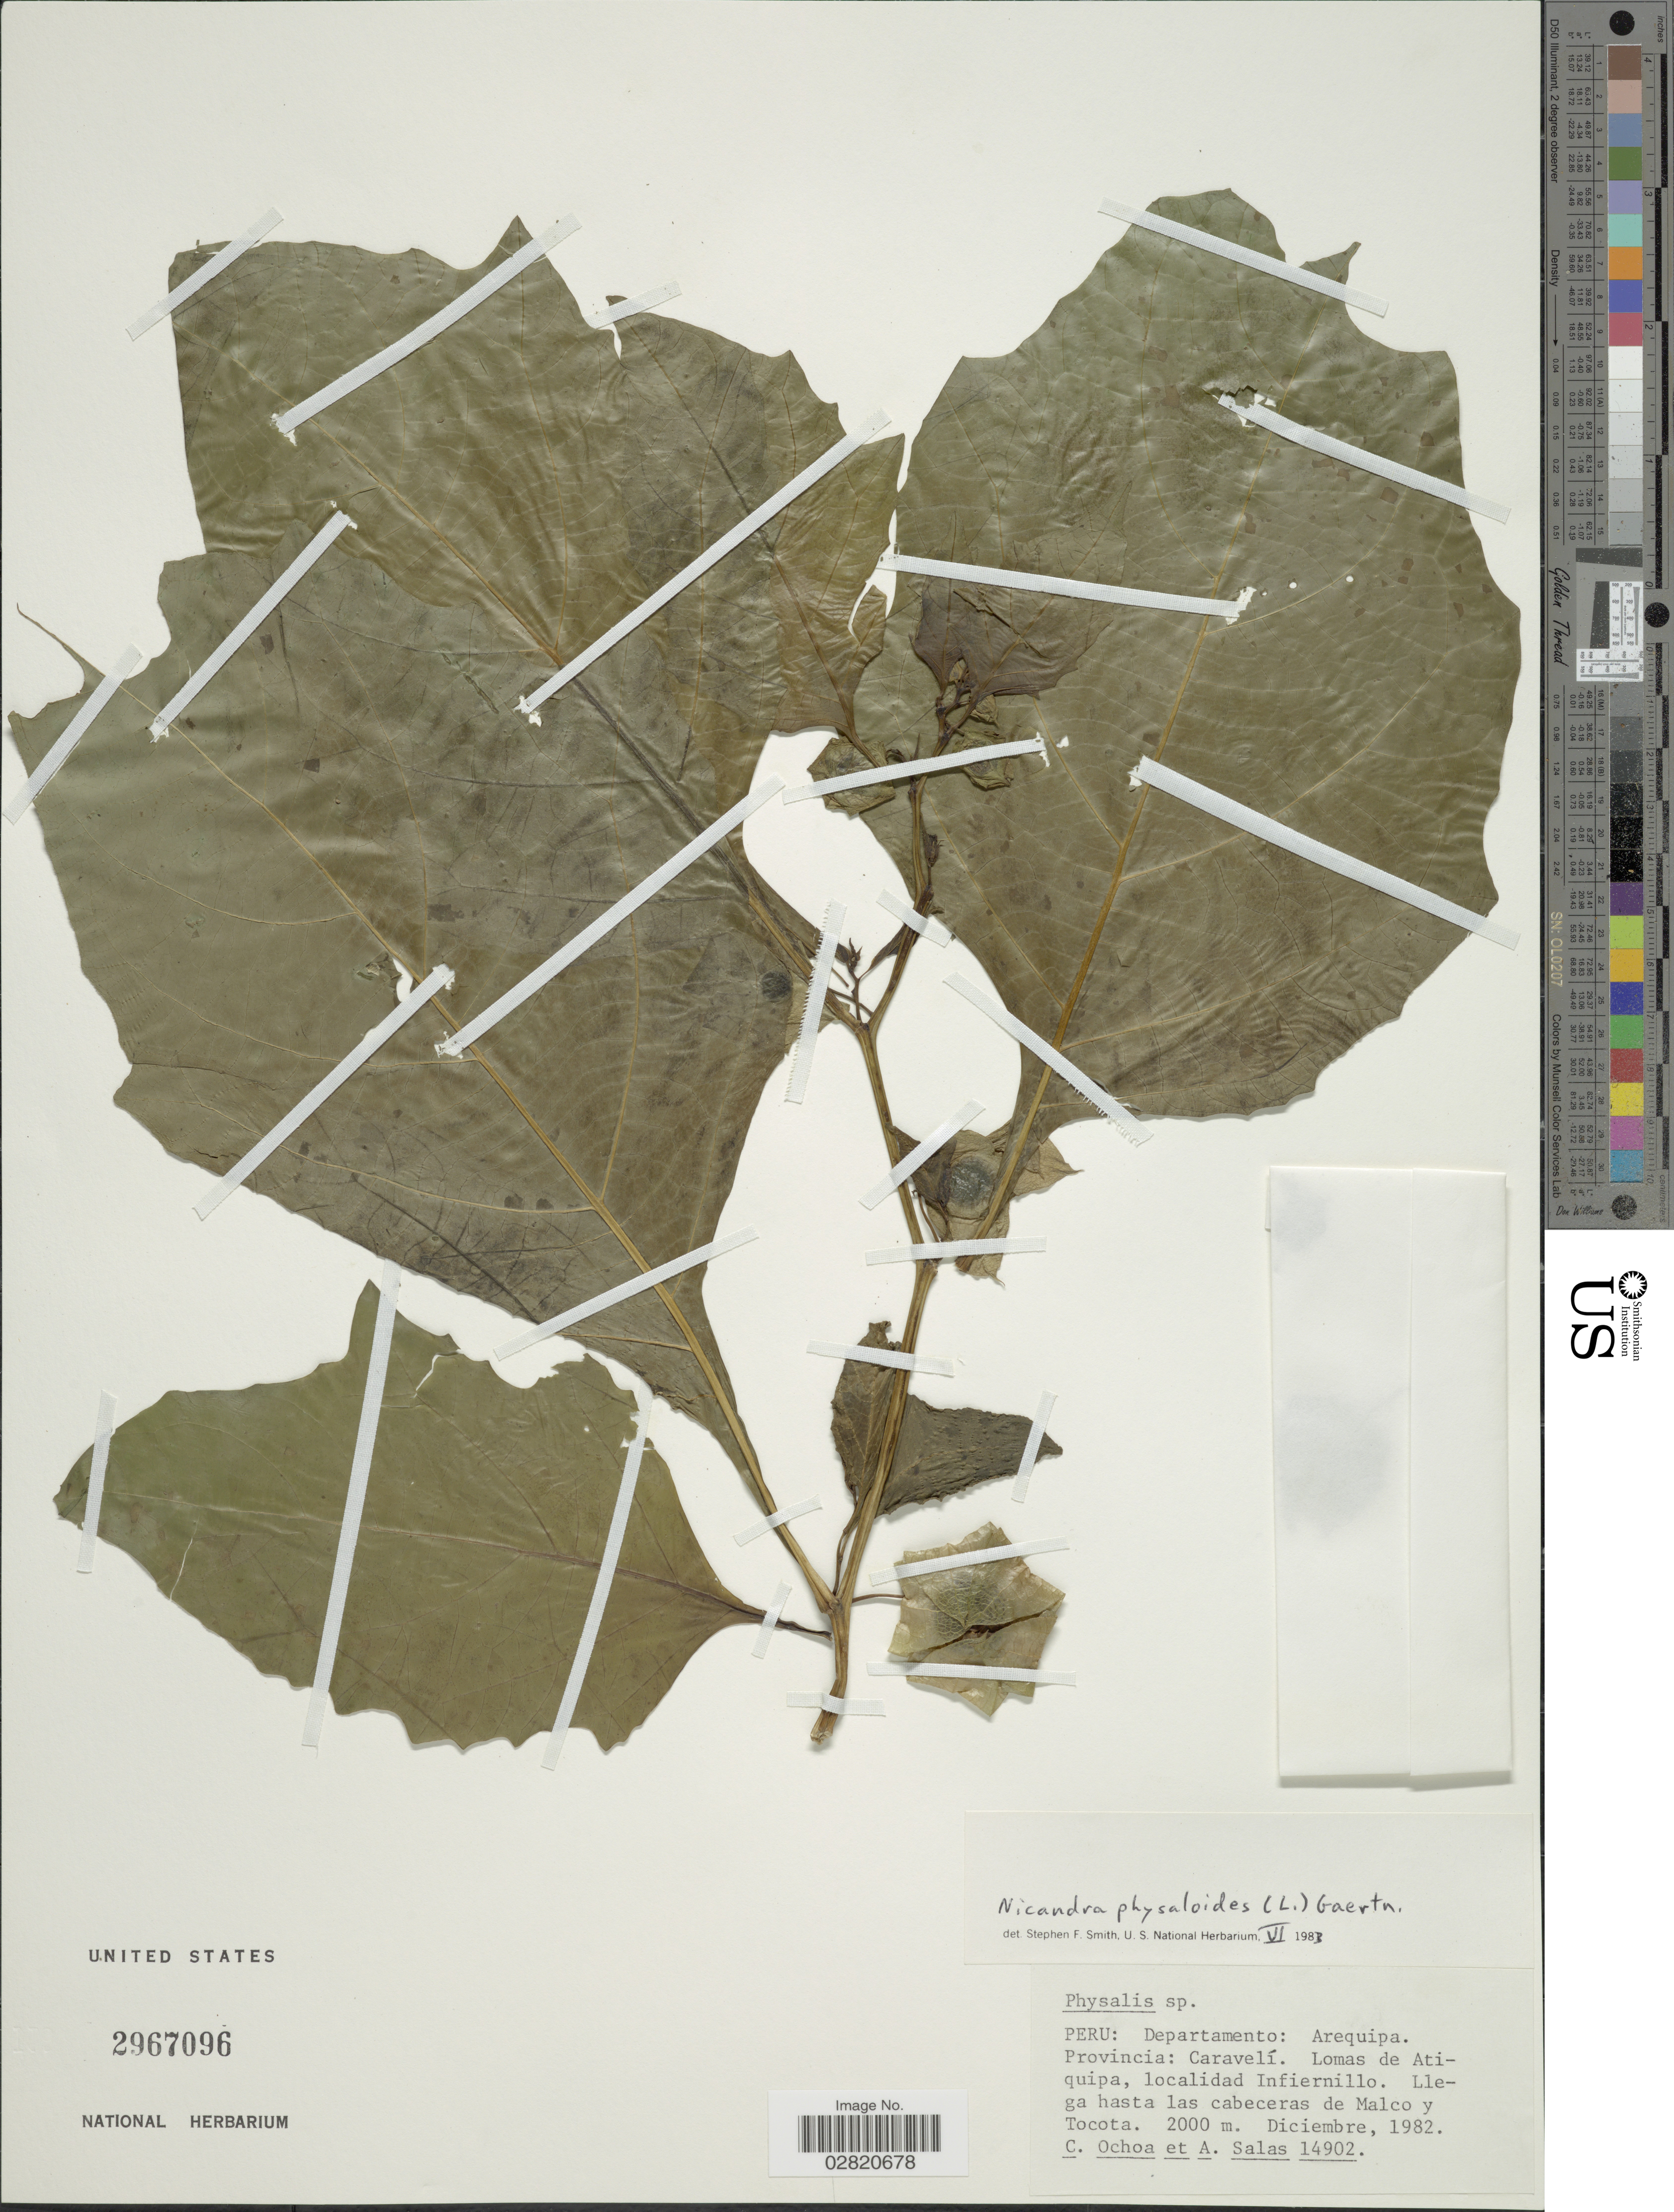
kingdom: Plantae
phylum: Tracheophyta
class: Magnoliopsida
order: Solanales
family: Solanaceae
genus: Nicandra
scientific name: Nicandra physalodes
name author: (L.) Gaertn.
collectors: C. Ochoa & A. Salas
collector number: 14902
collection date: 1982-12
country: Peru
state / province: Arequipa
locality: Departamento: Arequipa. Provincia: Caravelí. Lomas de Atiquipa, localidad Infiernillo. Llega hasta las cabeceras de Malco y Tocota.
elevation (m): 2000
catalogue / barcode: US 2967096